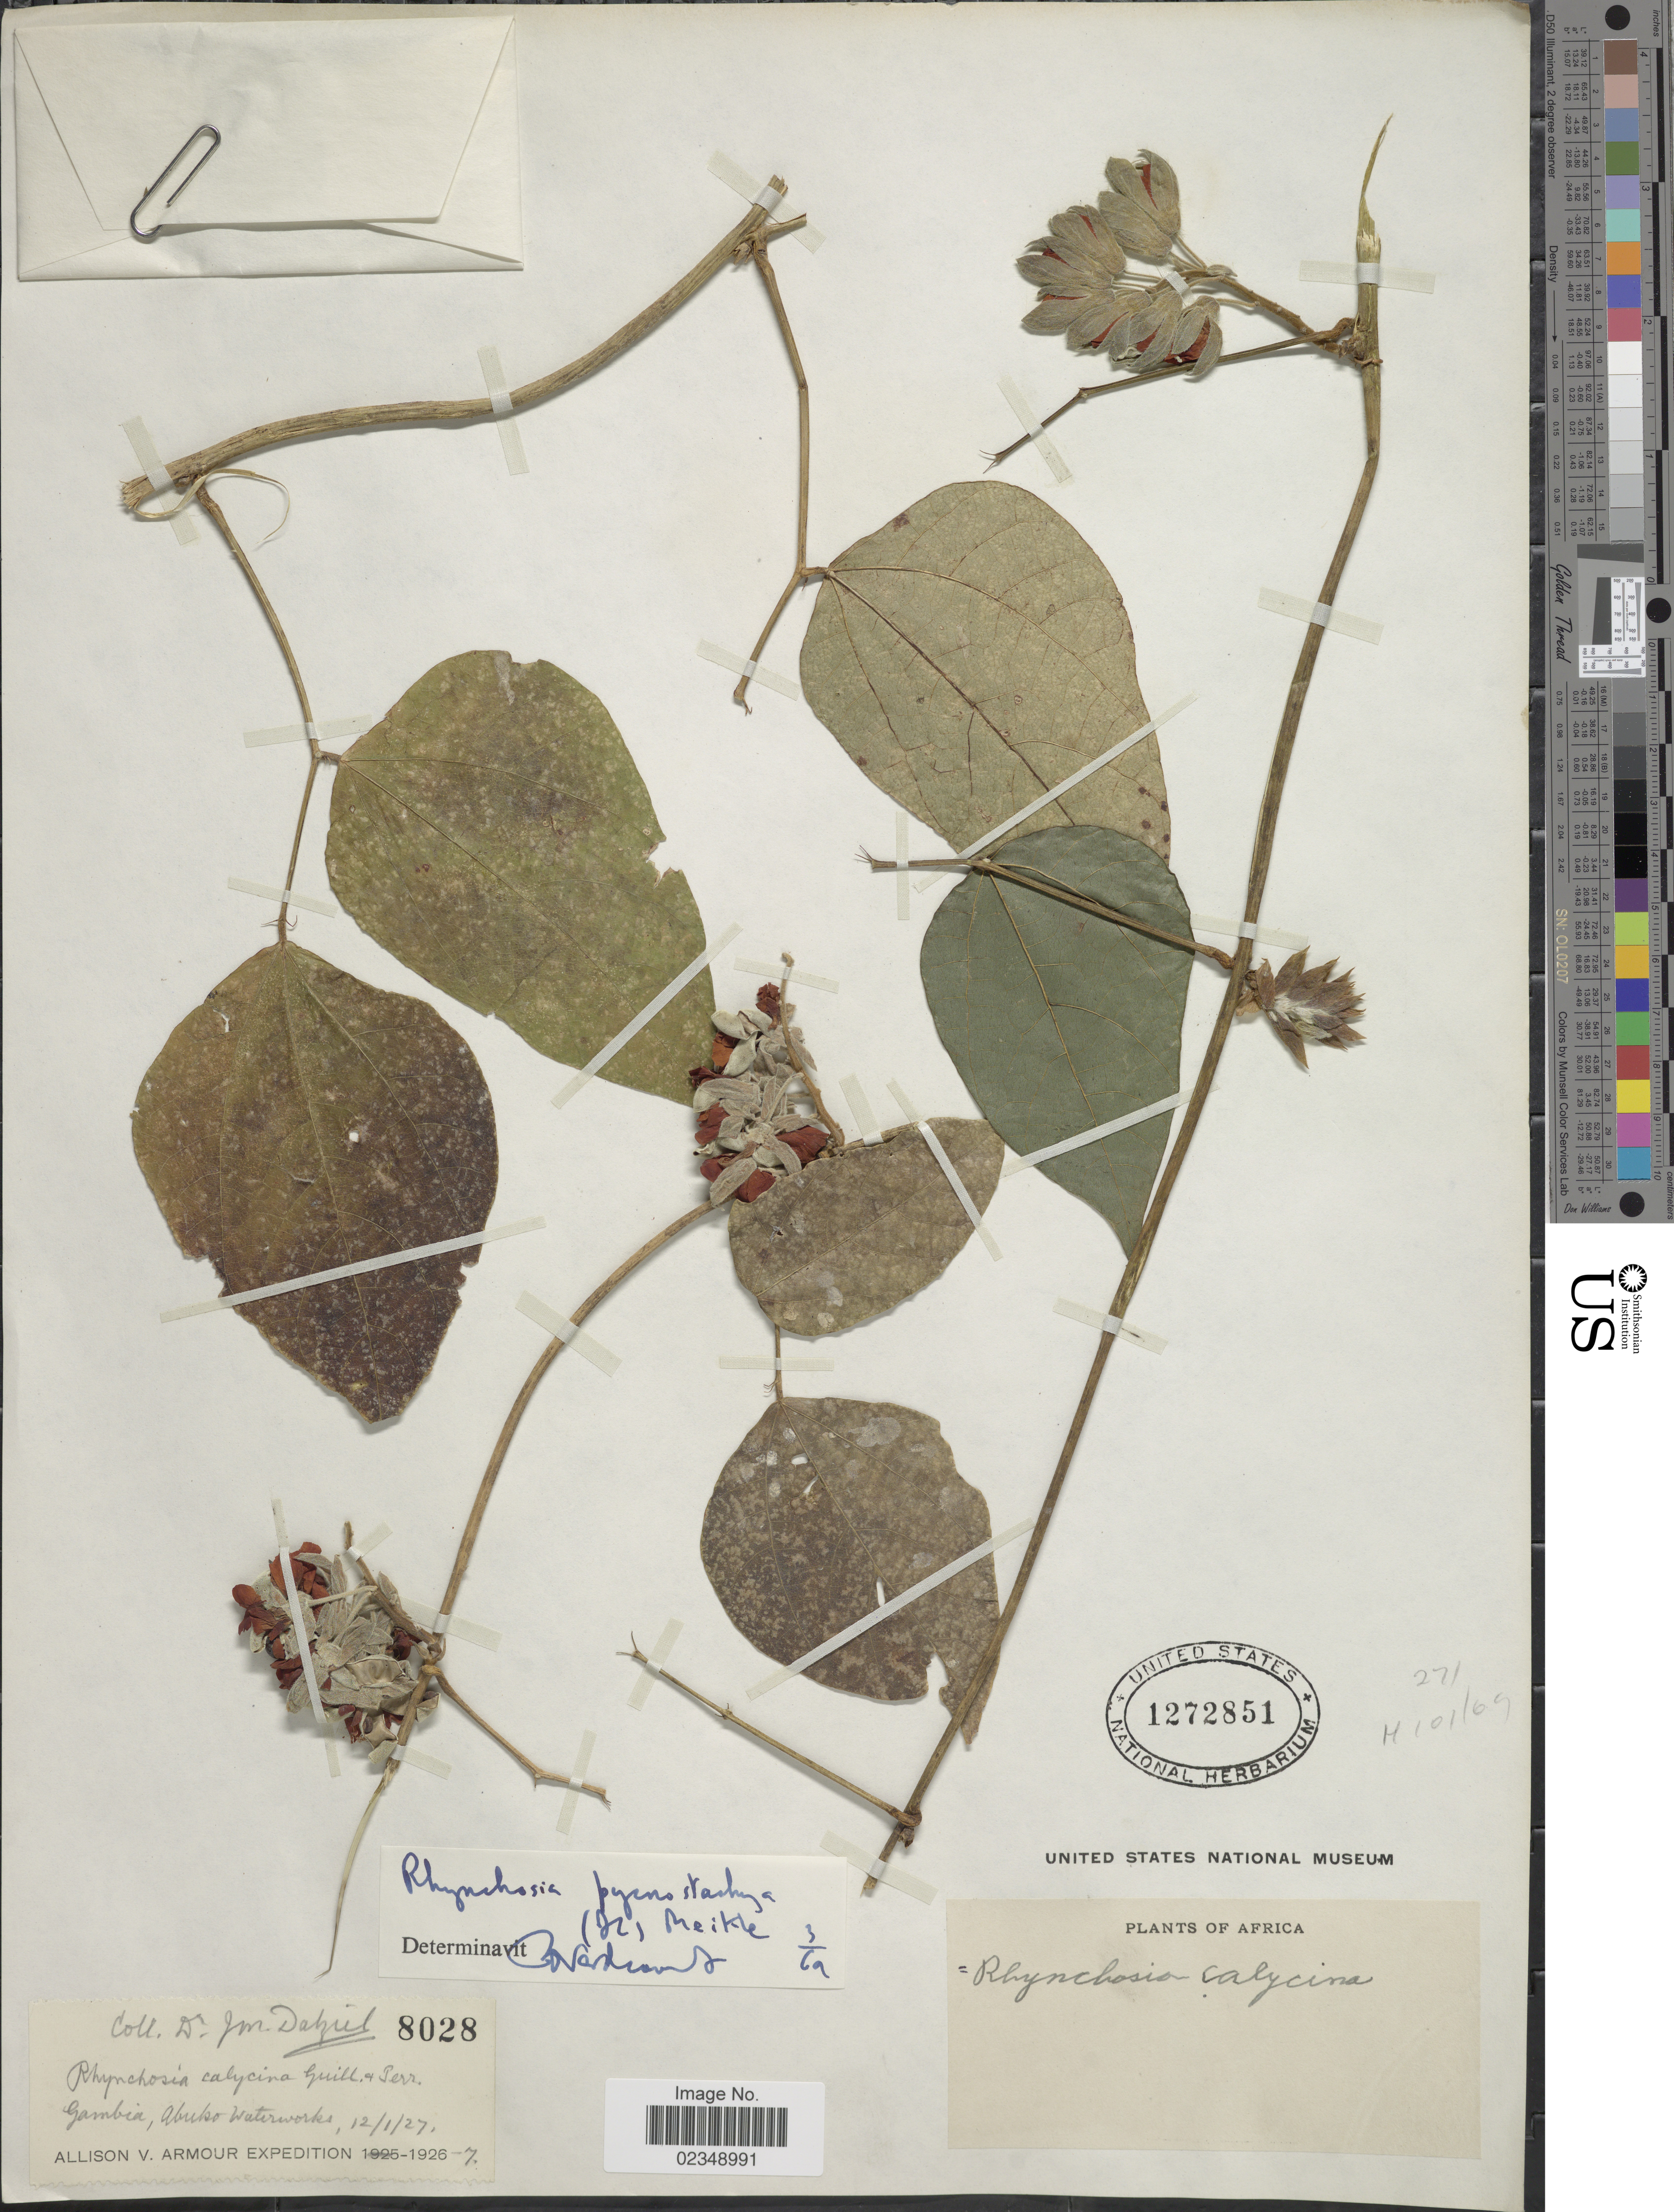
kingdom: Plantae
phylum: Tracheophyta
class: Magnoliopsida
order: Fabales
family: Fabaceae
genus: Rhynchosia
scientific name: Rhynchosia pycnostachya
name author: (DC.) Meikle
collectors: J. Dalziel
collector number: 8028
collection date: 1927-01-12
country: Gambia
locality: Abuko waterworks, Africa, Allison v. Armour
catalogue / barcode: US 1272851